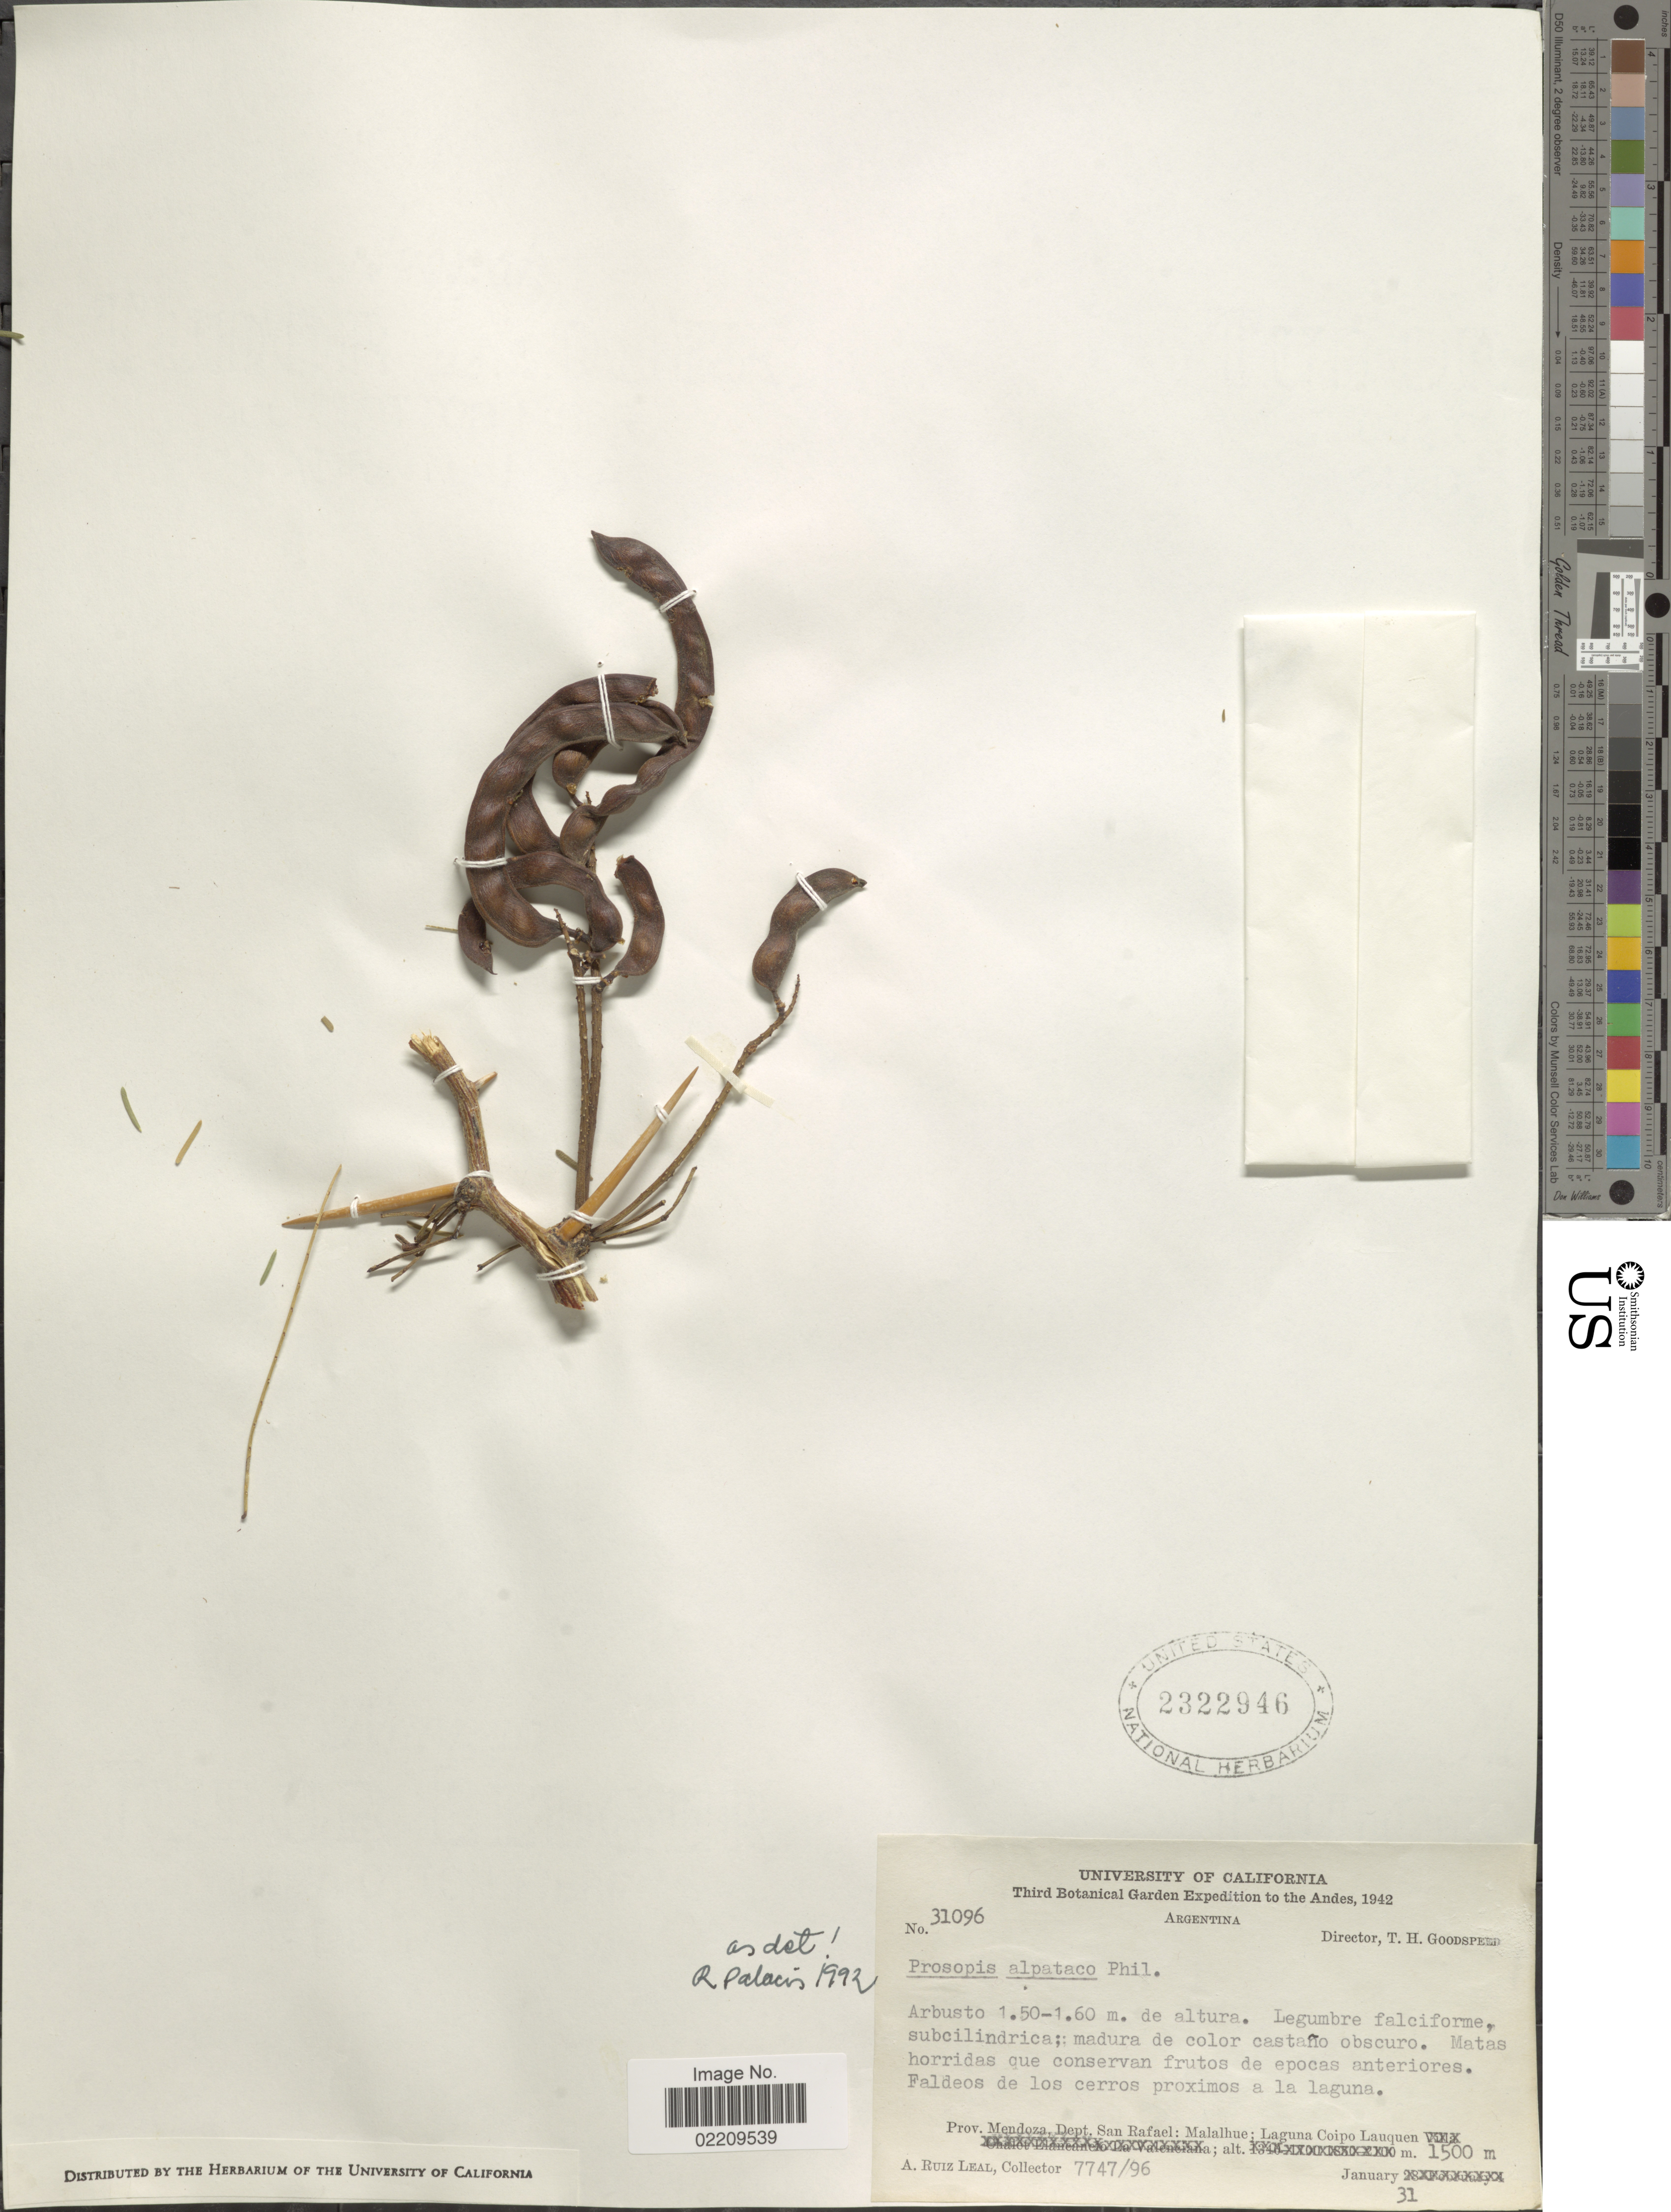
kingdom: Plantae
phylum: Tracheophyta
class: Magnoliopsida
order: Fabales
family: Fabaceae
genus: Neltuma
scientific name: Neltuma alpataco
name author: (Phil.) C. E. Hughes & G.P. Lewis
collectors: A. R. Leal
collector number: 7747/96/31096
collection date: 1942-01-31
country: Argentina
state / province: Mendoza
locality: The Andes. prov. Mendoza, Dept. San Rafael; Malalhau: Laguna Coipo Lauquen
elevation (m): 1500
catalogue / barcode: US 2322946